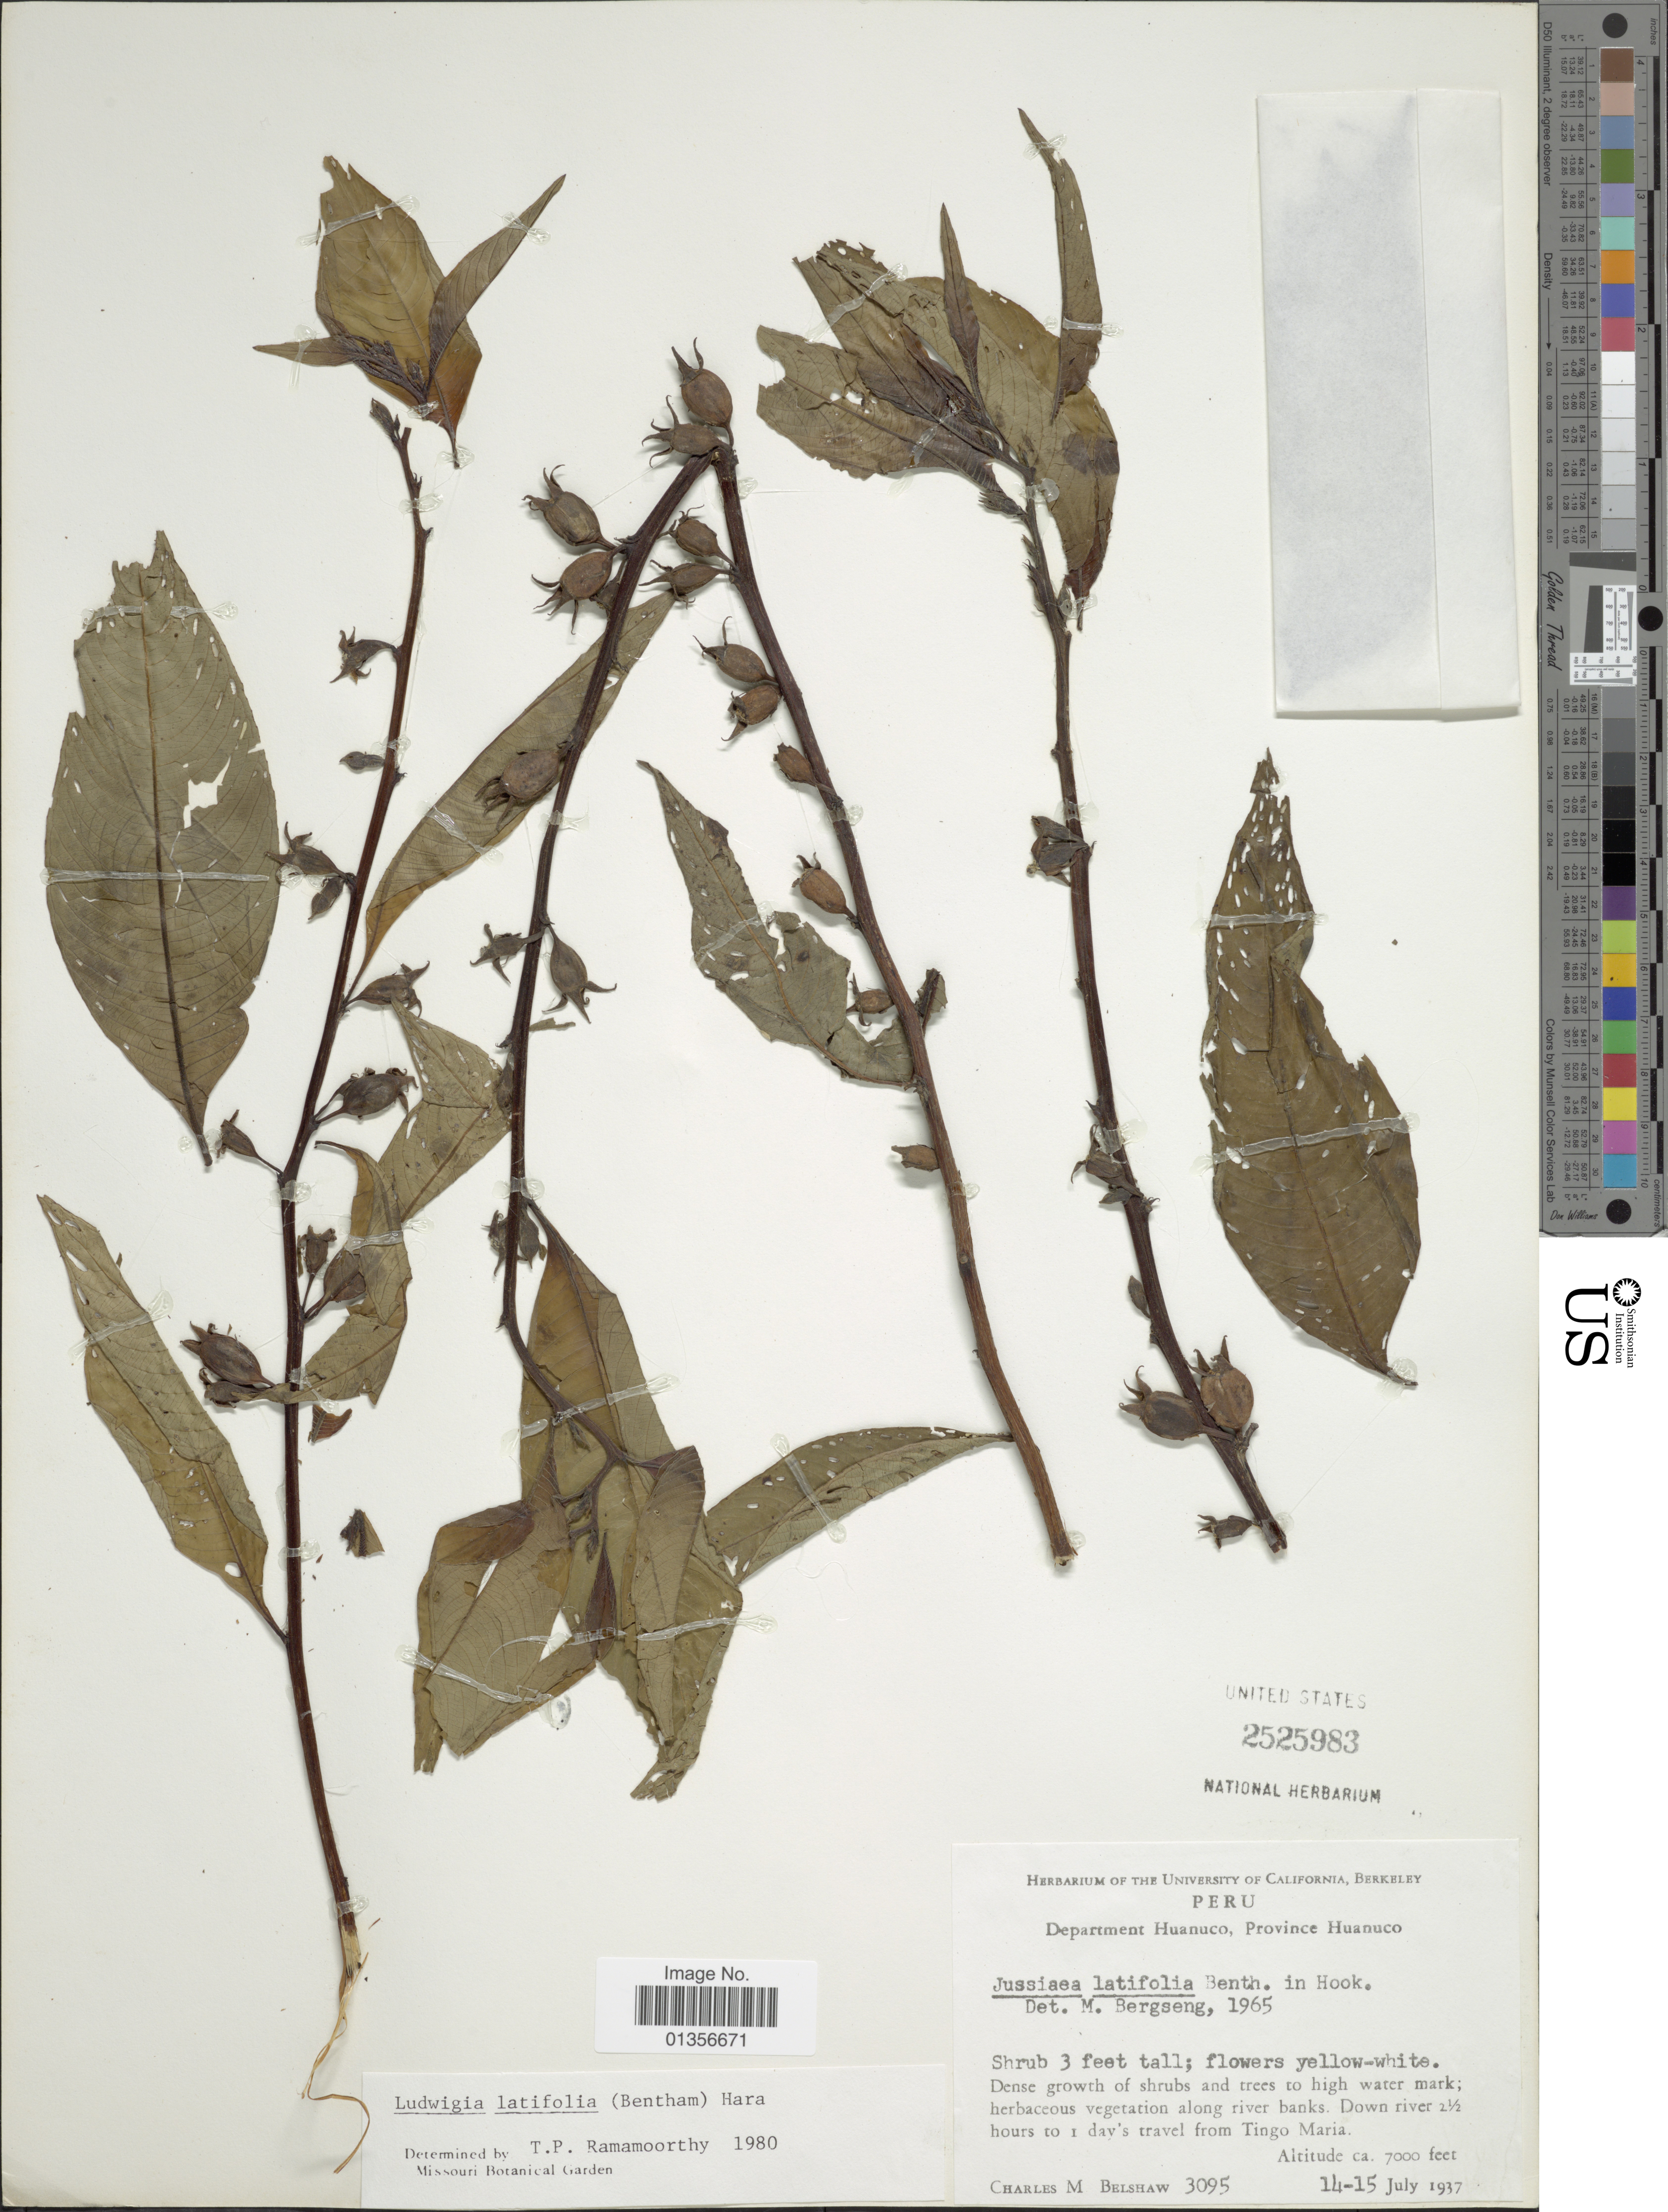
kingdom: Plantae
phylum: Tracheophyta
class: Magnoliopsida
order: Myrtales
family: Onagraceae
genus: Ludwigia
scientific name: Ludwigia latifolia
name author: (Benth.) H. Hara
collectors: C. Shaw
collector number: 3095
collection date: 1937-07-14/1937-07-15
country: Peru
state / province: Huánuco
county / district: Huánuco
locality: Province Huanuco. Along river banks. Down river 2½ hours to 1 day's travel from Tingo Maria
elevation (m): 2134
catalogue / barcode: US 2525983